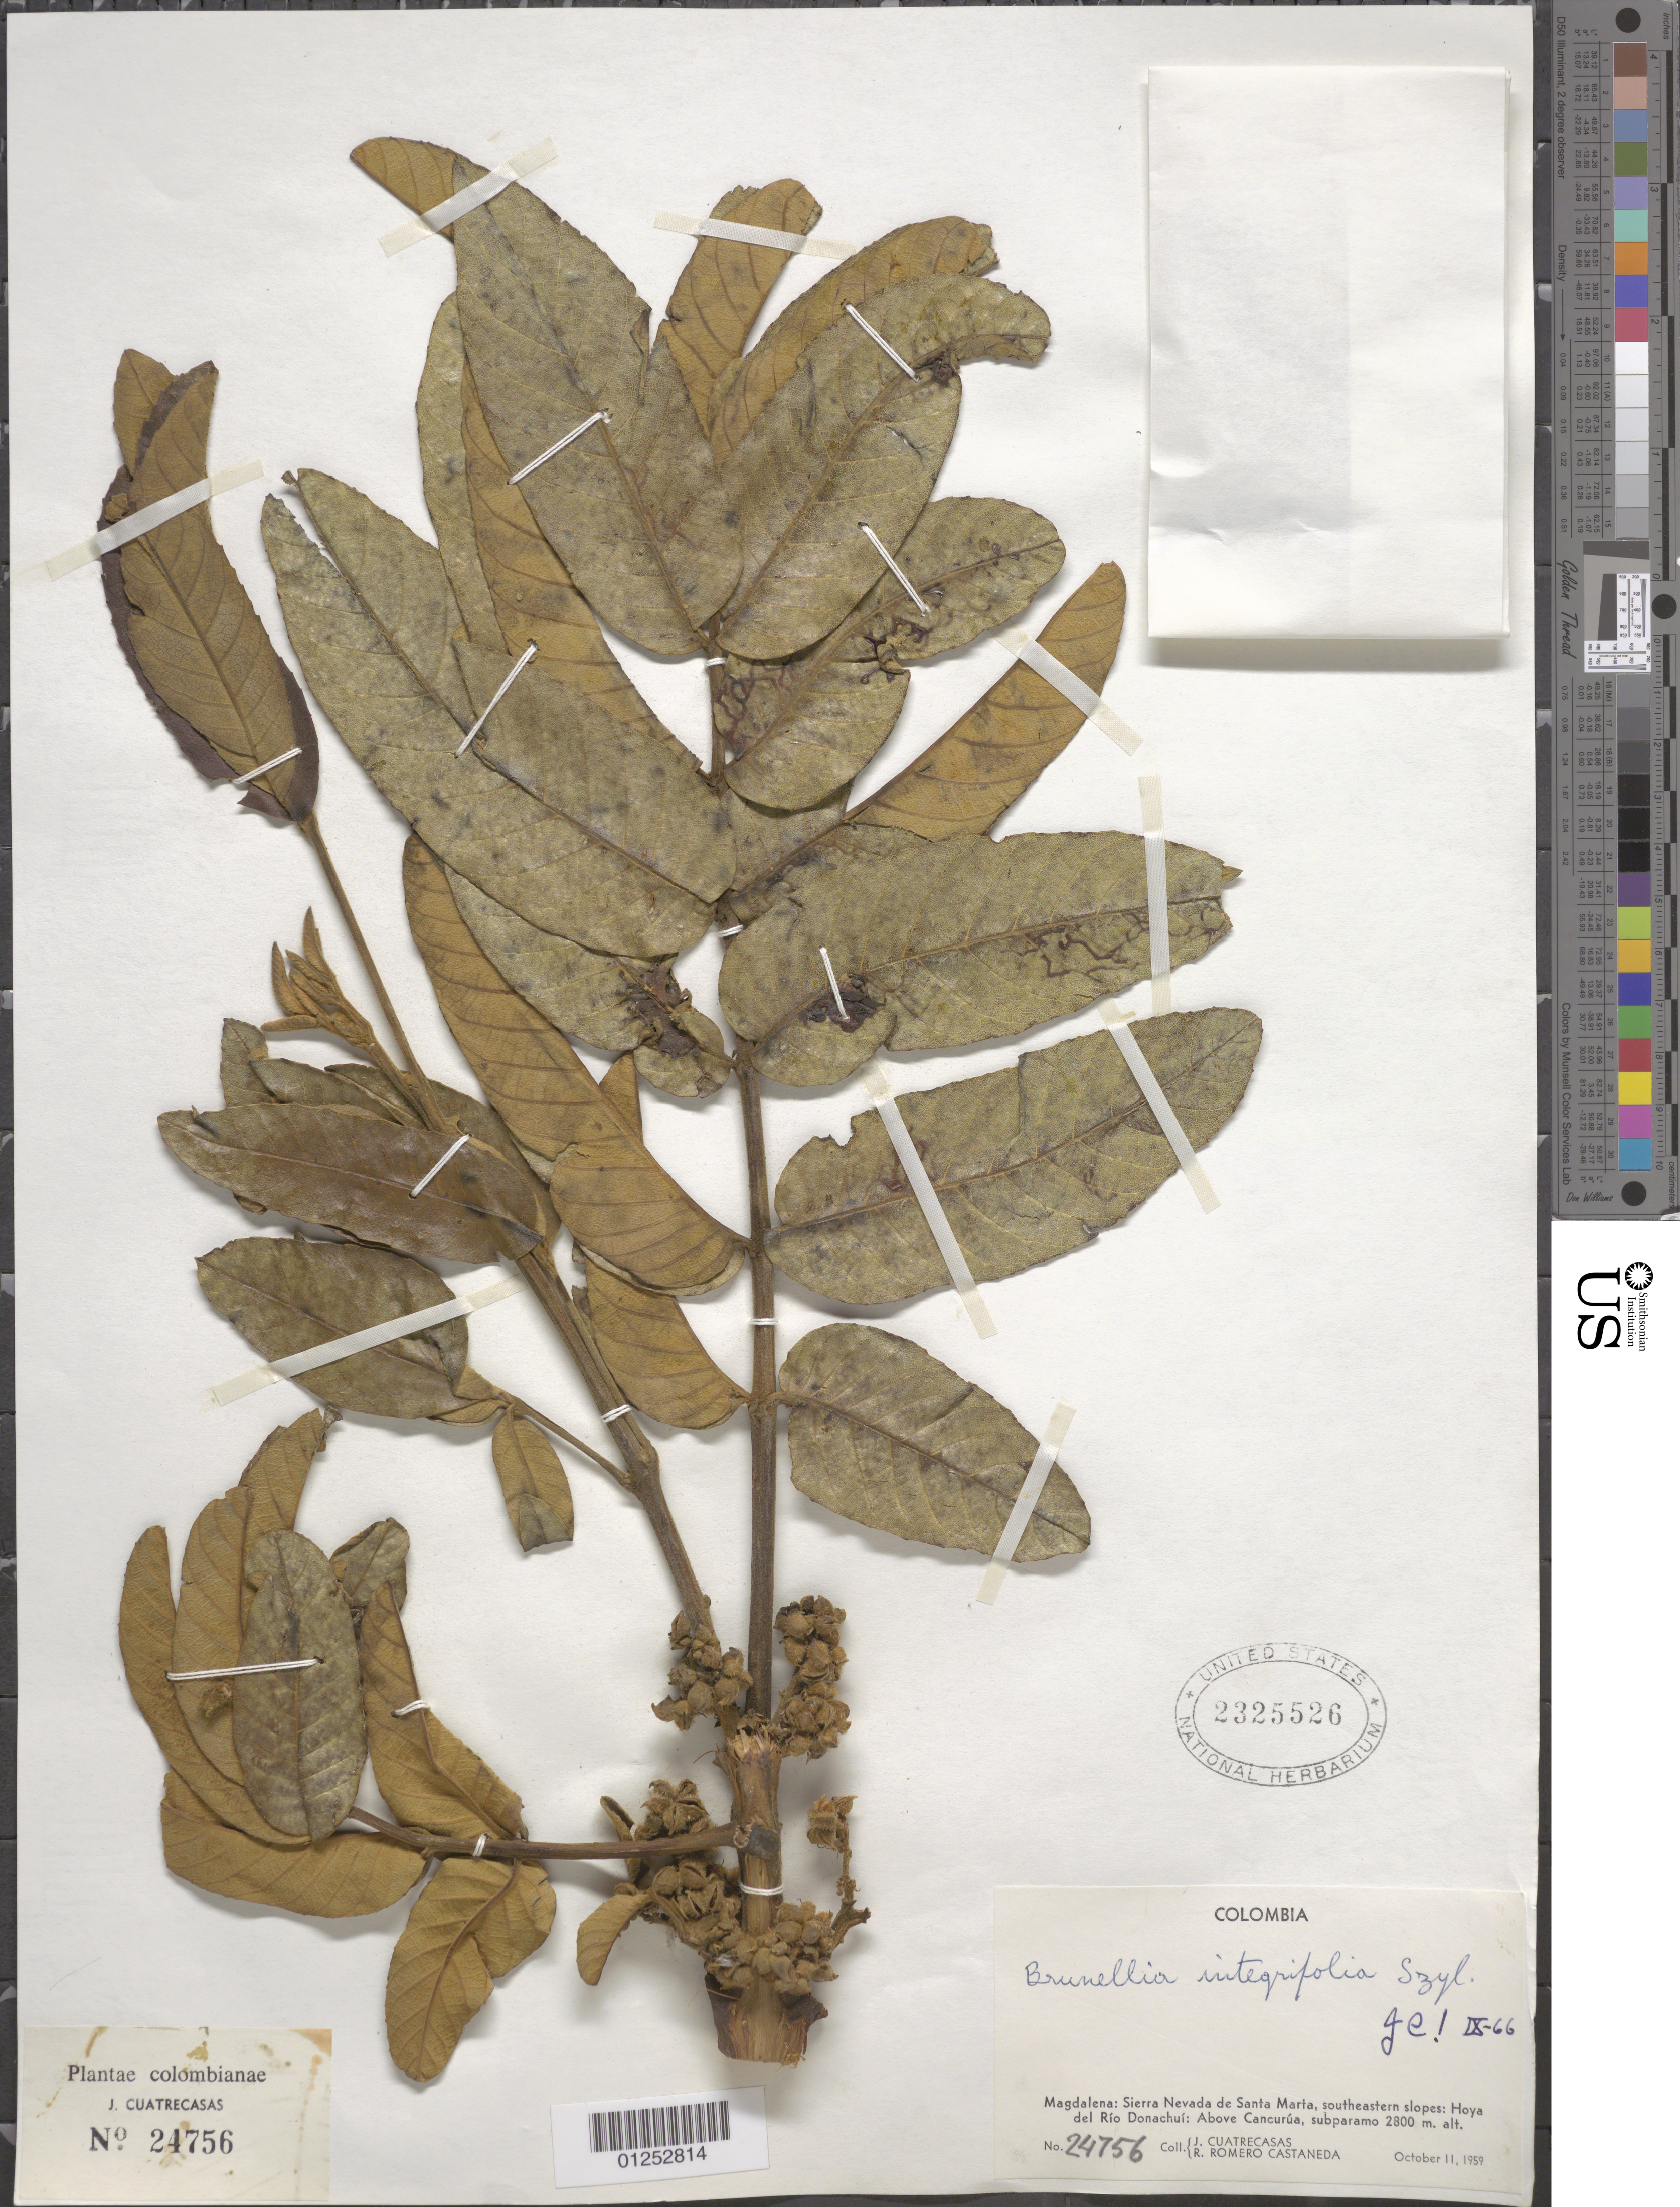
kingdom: Plantae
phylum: Tracheophyta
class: Magnoliopsida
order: Oxalidales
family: Brunelliaceae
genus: Brunellia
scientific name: Brunellia integrifolia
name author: Szyszyl.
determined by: Cuatrecasas, J.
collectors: J. Cuatrecasas & R. Romero Castañeda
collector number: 24756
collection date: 1959-10-11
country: Colombia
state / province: Magdalena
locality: Sierra Nevada de Santa Marta, southeastern slopes: Hoya del Río Donachuí: Above Cancurua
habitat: Subparamo.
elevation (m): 2800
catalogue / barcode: US 2325526